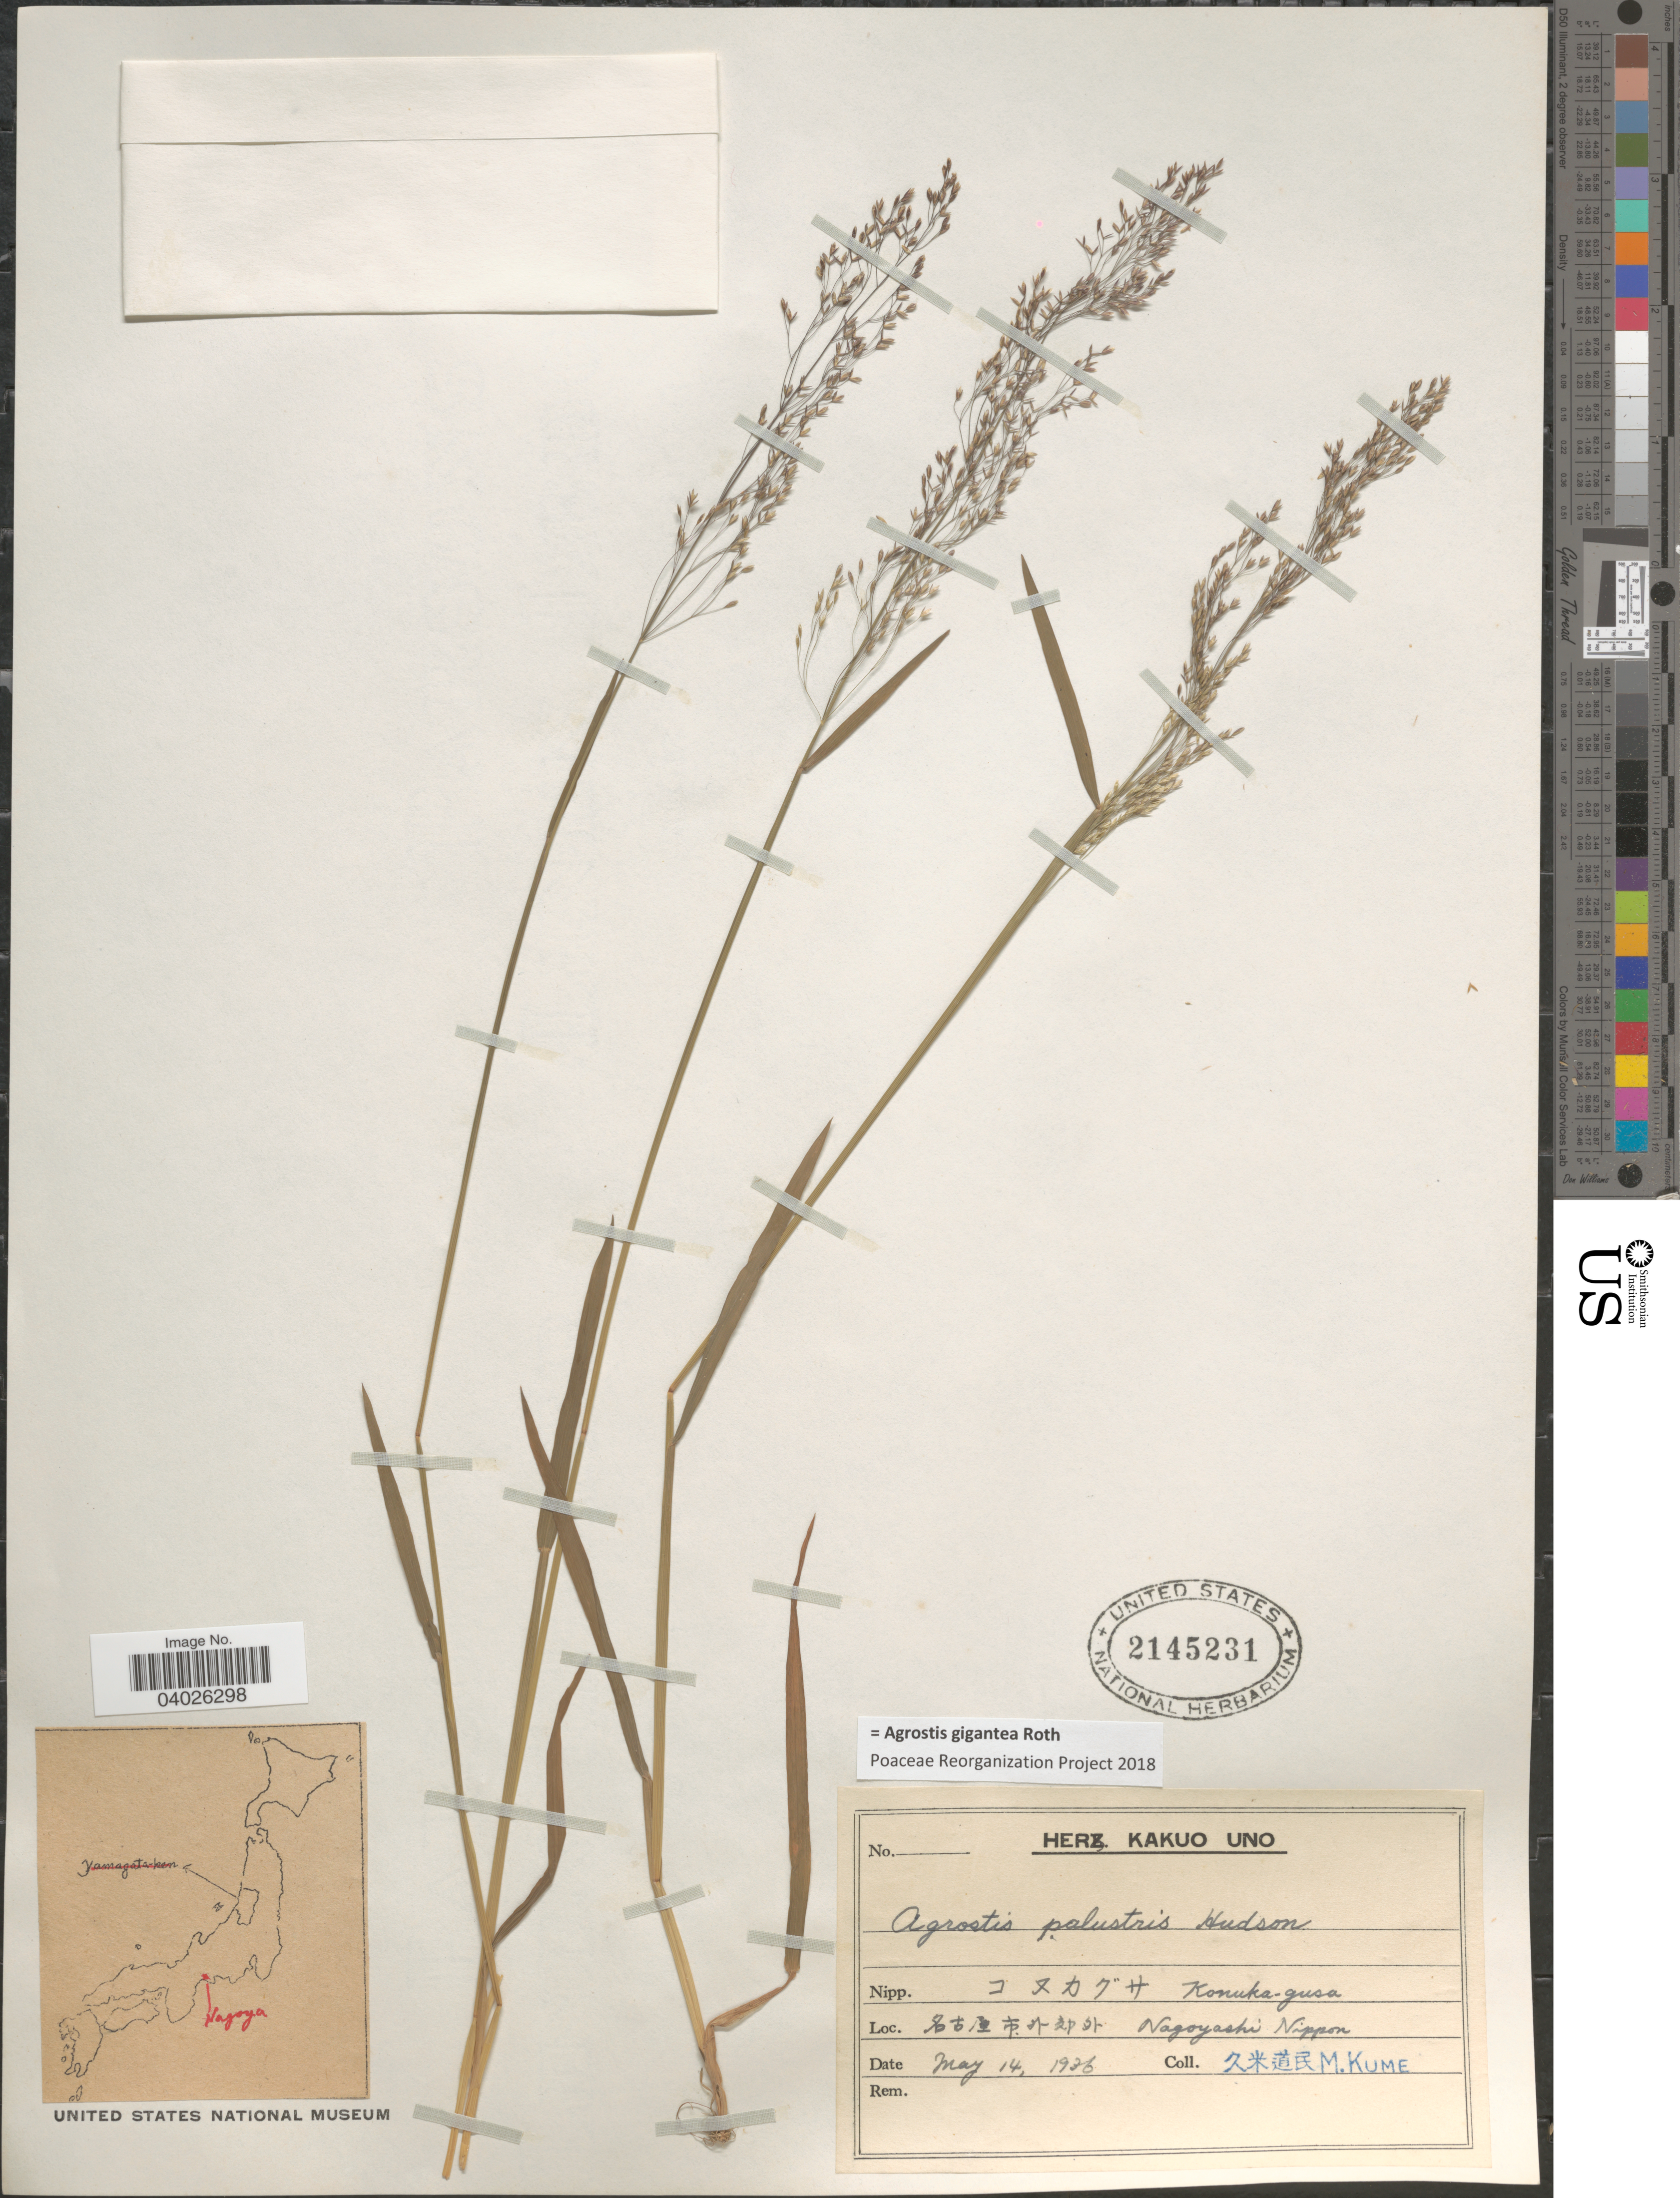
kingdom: Plantae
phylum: Tracheophyta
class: Liliopsida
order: Poales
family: Poaceae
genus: Agrostis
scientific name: Agrostis gigantea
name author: Roth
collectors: M. Kume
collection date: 1936-05-14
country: Japan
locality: X. Nagoyashi Nippon.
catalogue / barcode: US 2145231